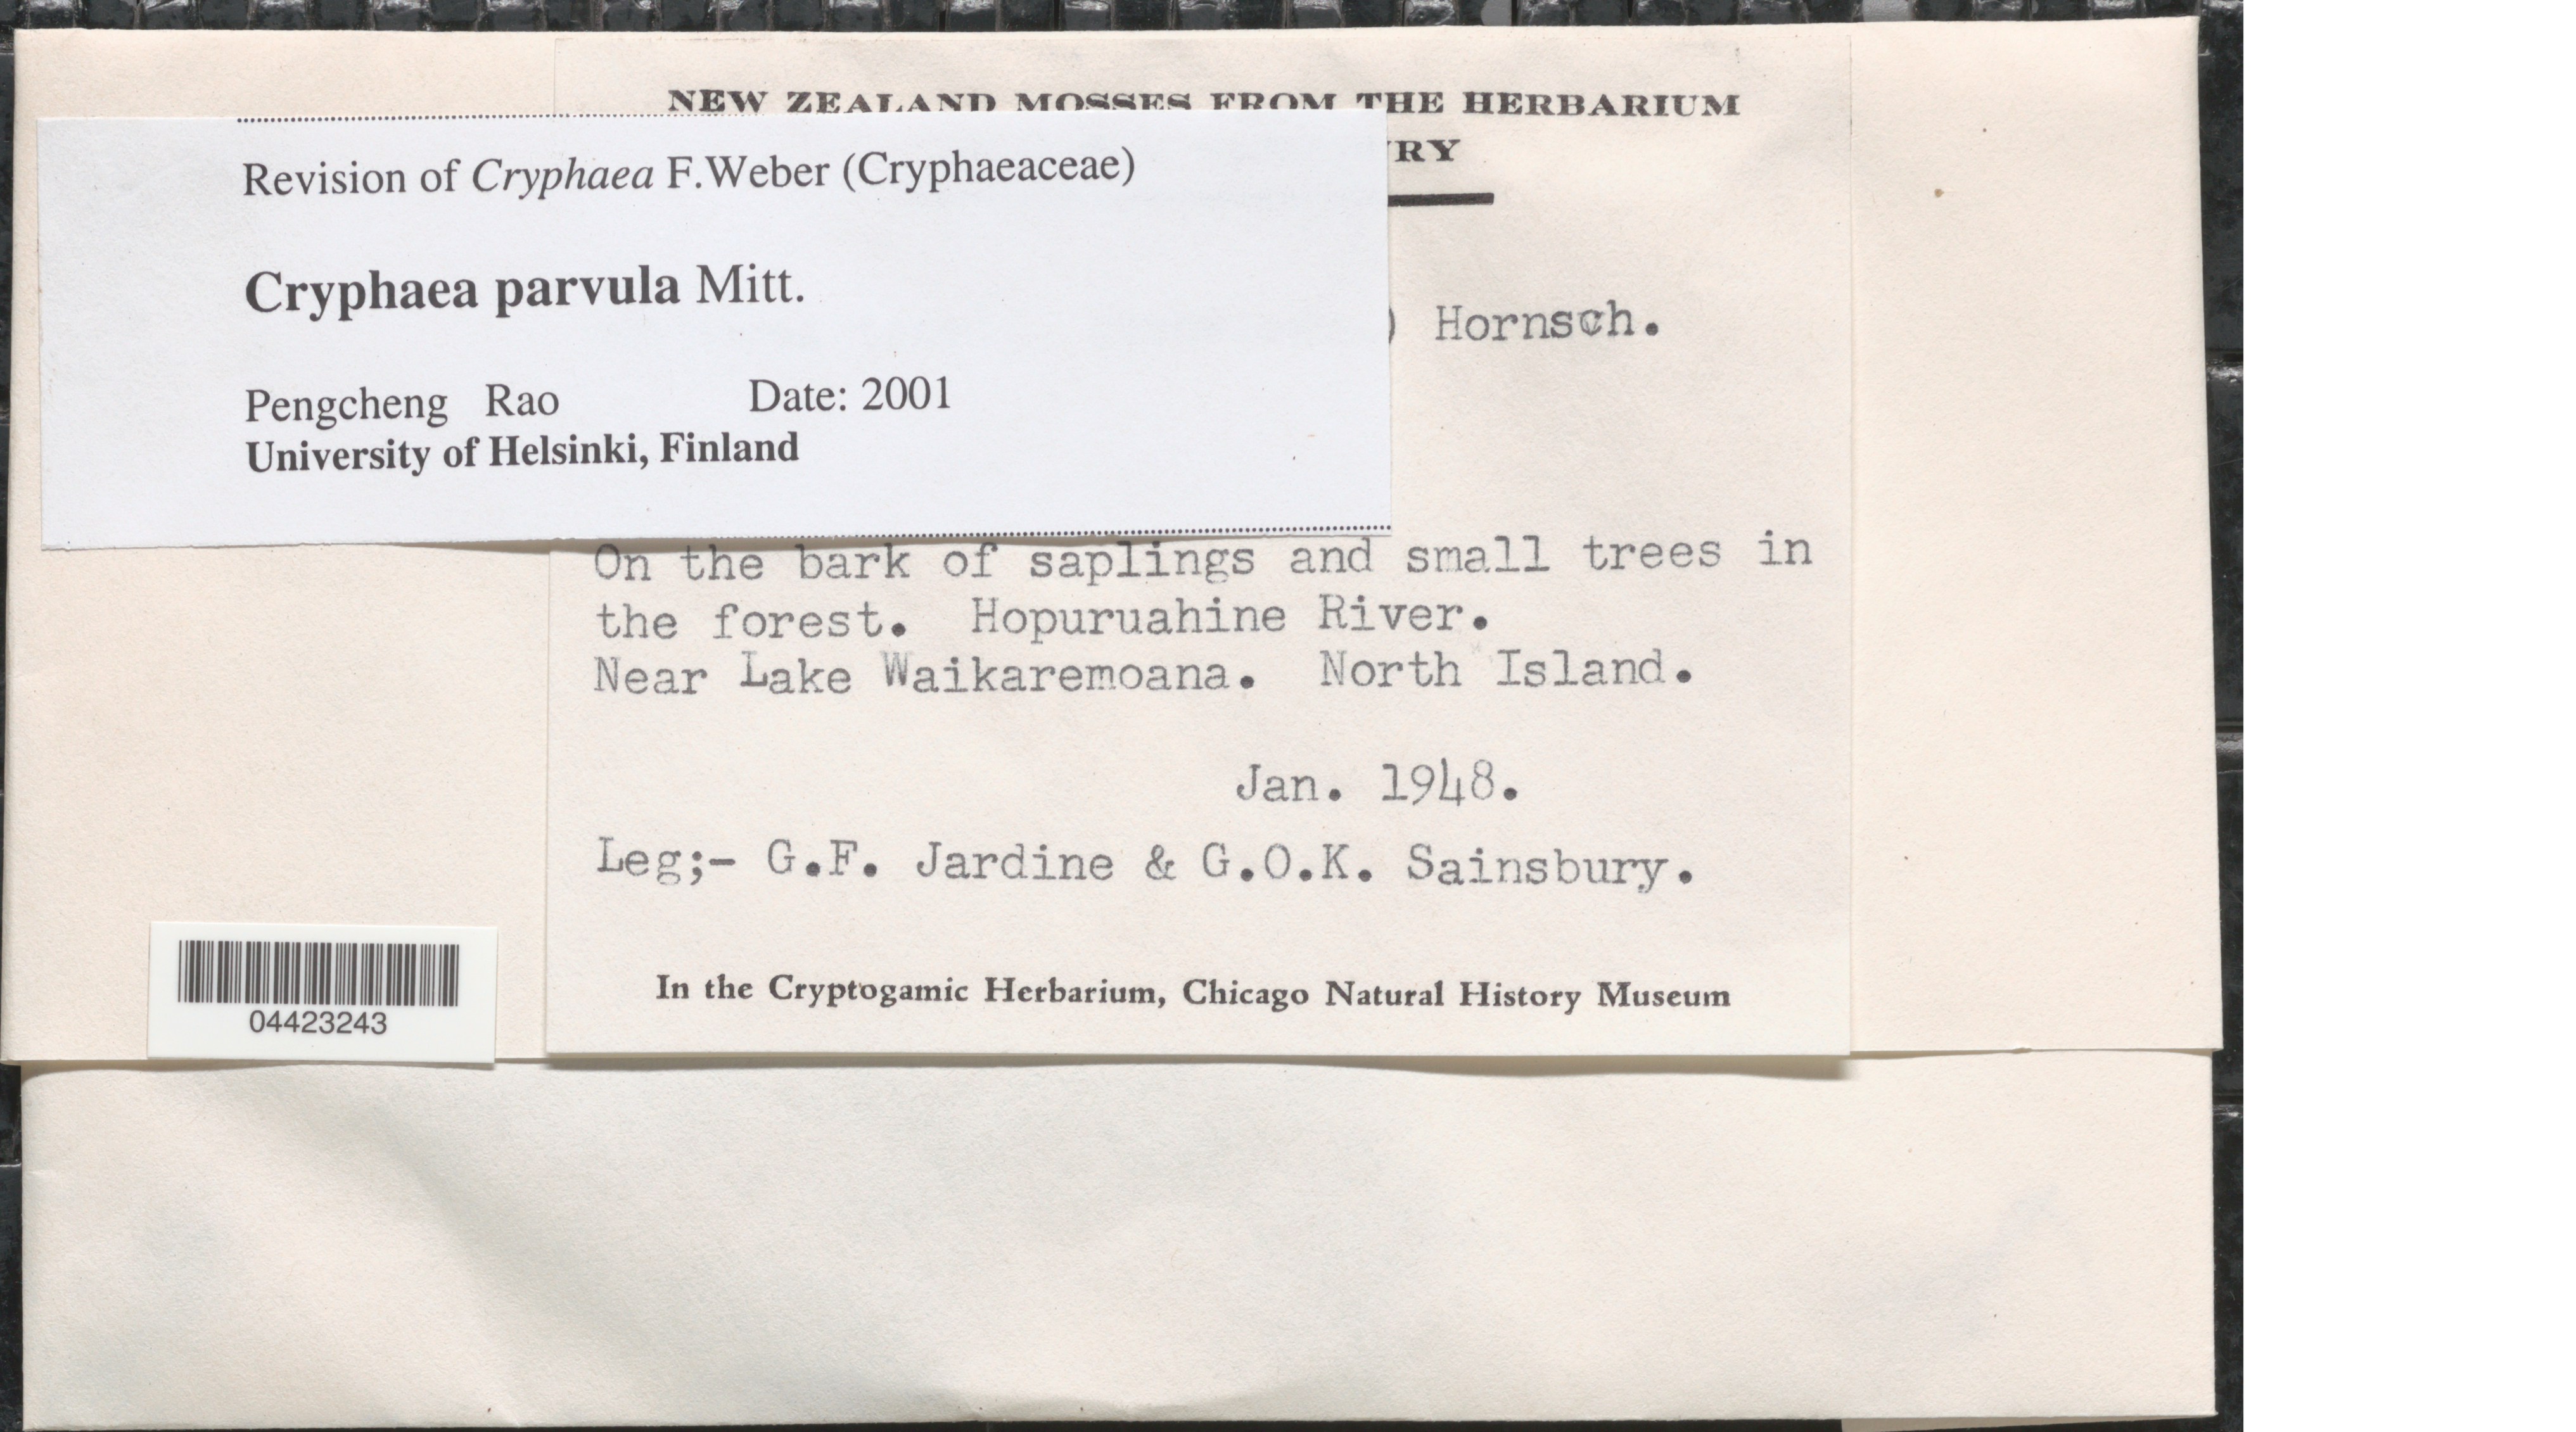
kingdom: Plantae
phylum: Bryophyta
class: Bryopsida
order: Hypnales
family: Cryphaeaceae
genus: Cryphaea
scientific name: Cryphaea parvula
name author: Mitt.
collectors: G. Jardine & G. Sainsbury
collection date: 1948-01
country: New Zealand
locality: Hopuruahine River. Near Lake Waikaremoana. North Island.